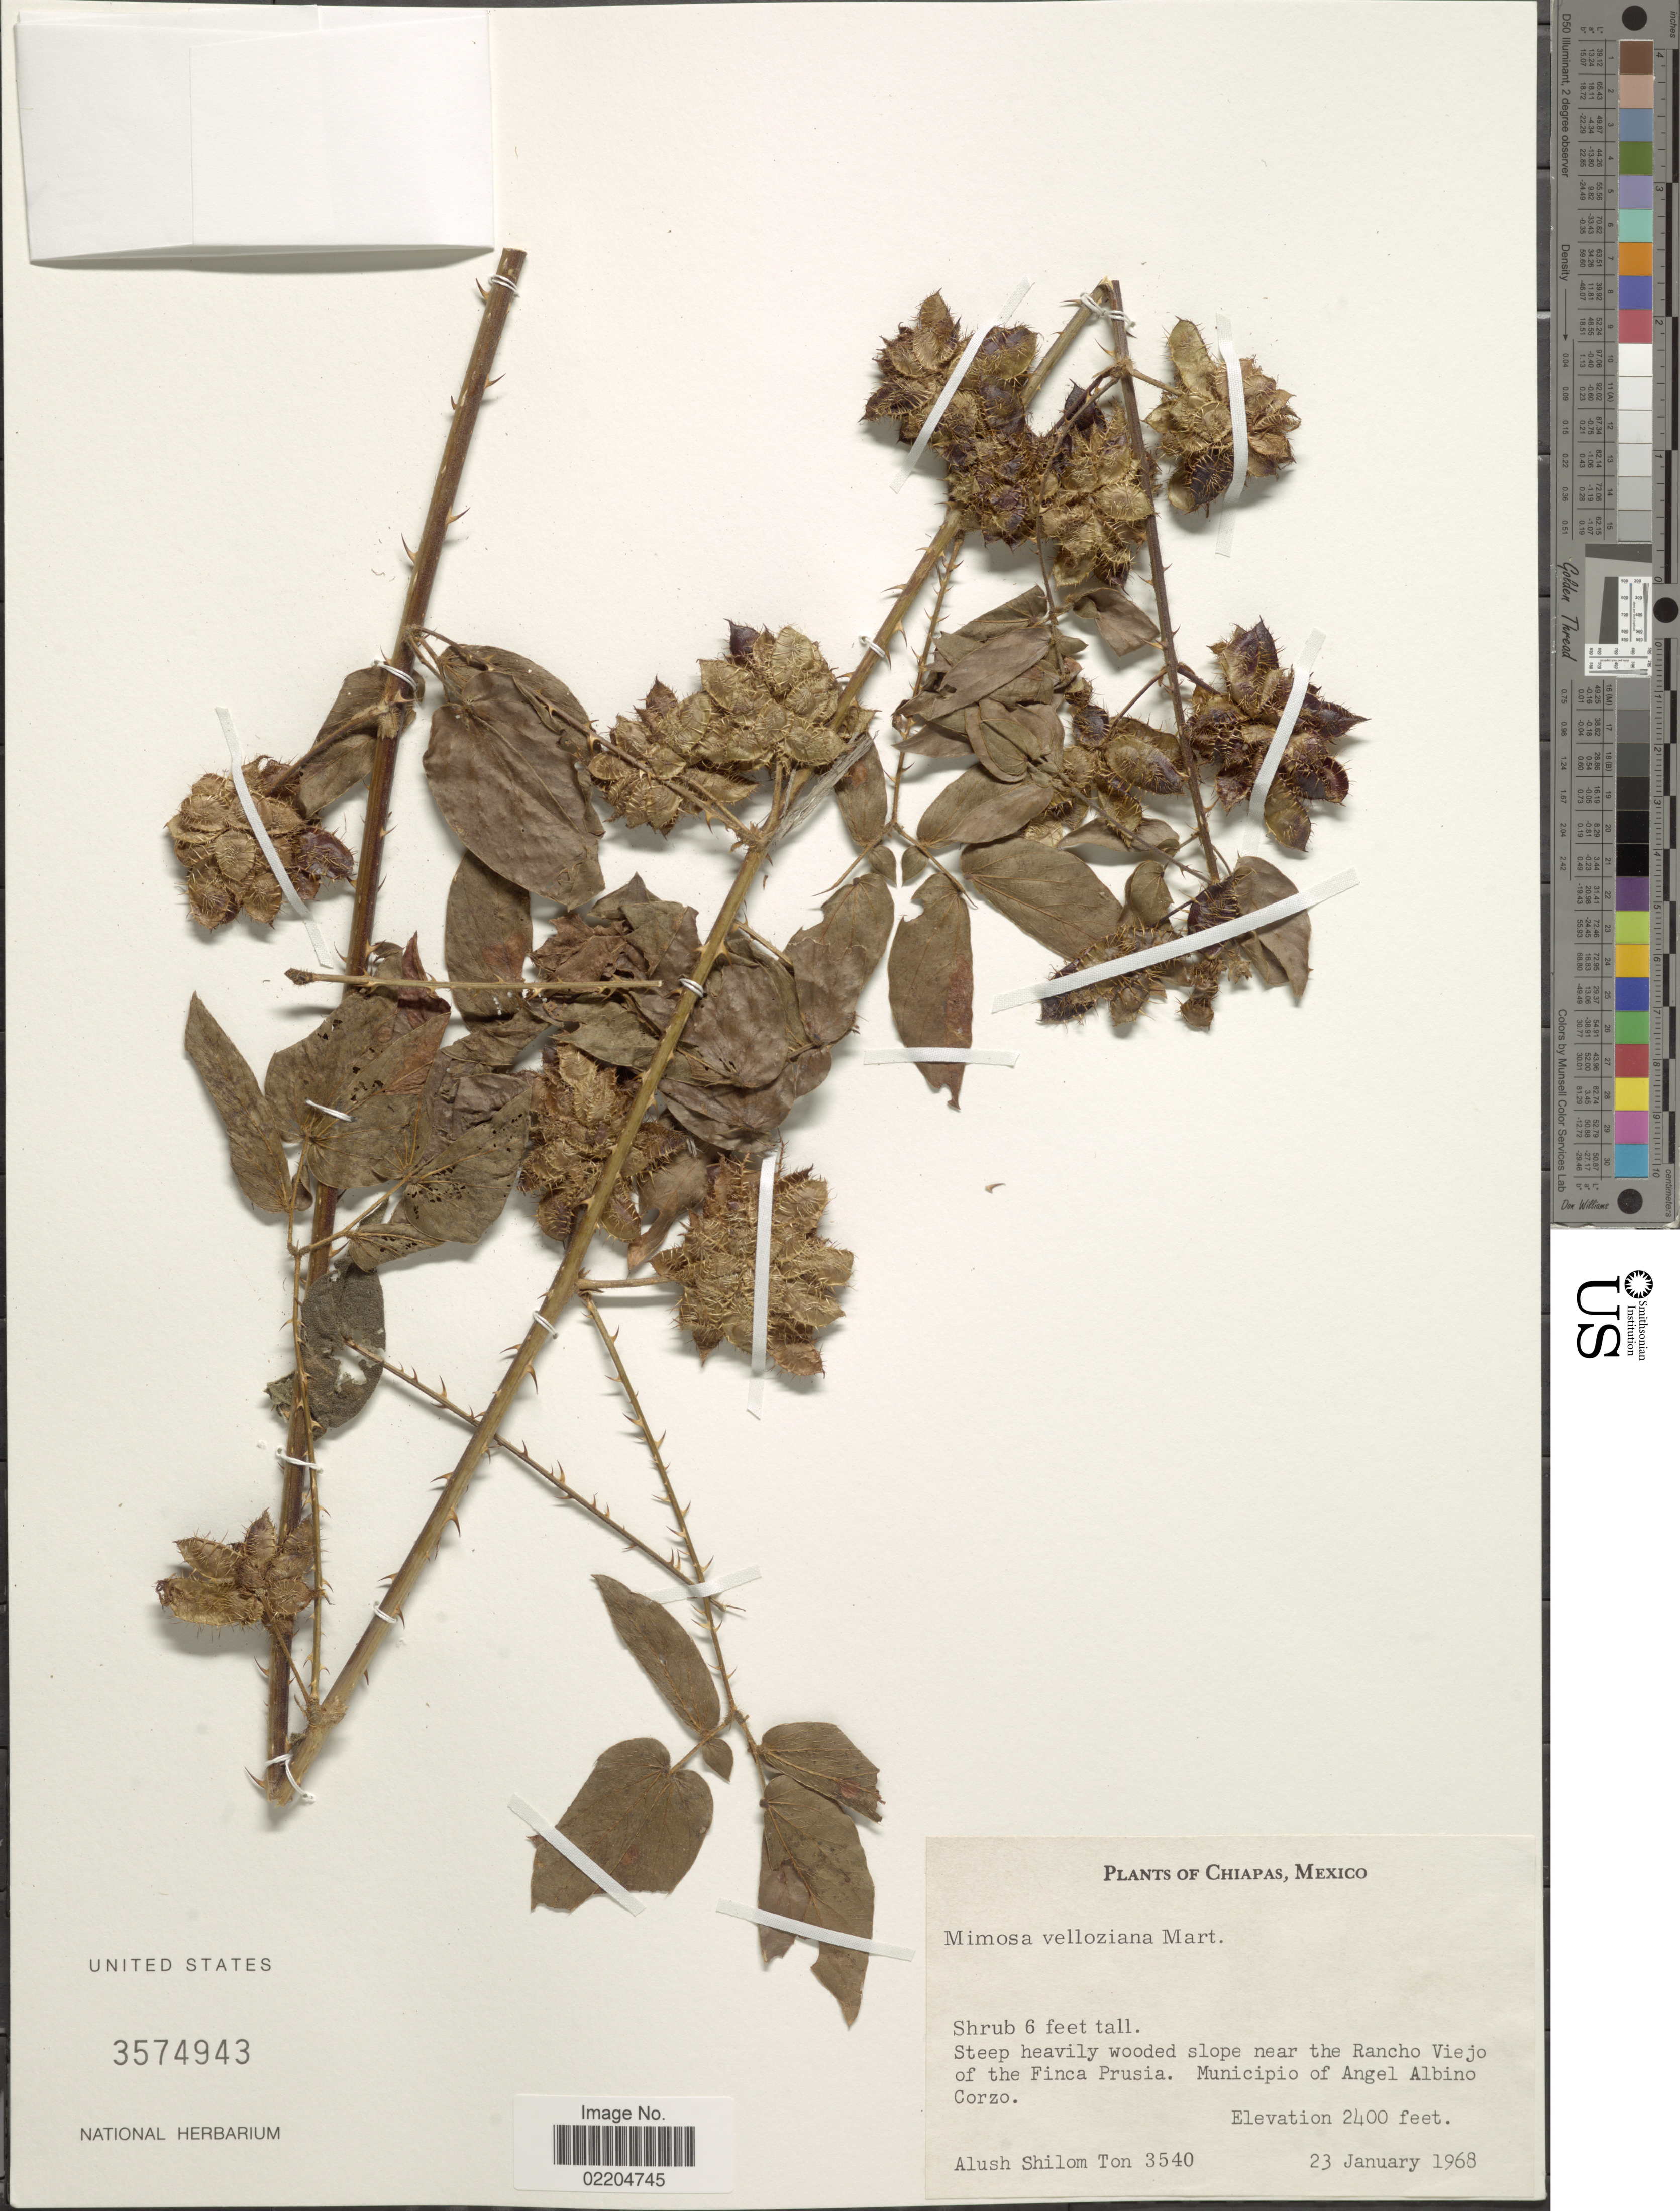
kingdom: Plantae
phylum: Tracheophyta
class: Magnoliopsida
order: Fabales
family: Fabaceae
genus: Mimosa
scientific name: Mimosa velloziana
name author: Mart.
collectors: A. M. Ton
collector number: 3540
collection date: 1968-01-23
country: Mexico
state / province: Chiapas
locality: Chiapas, Mexico. Near the Rancho Viejo of the Finca Prusia. Municpio of Angel Albino Corzo.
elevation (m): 732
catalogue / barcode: US 3574943